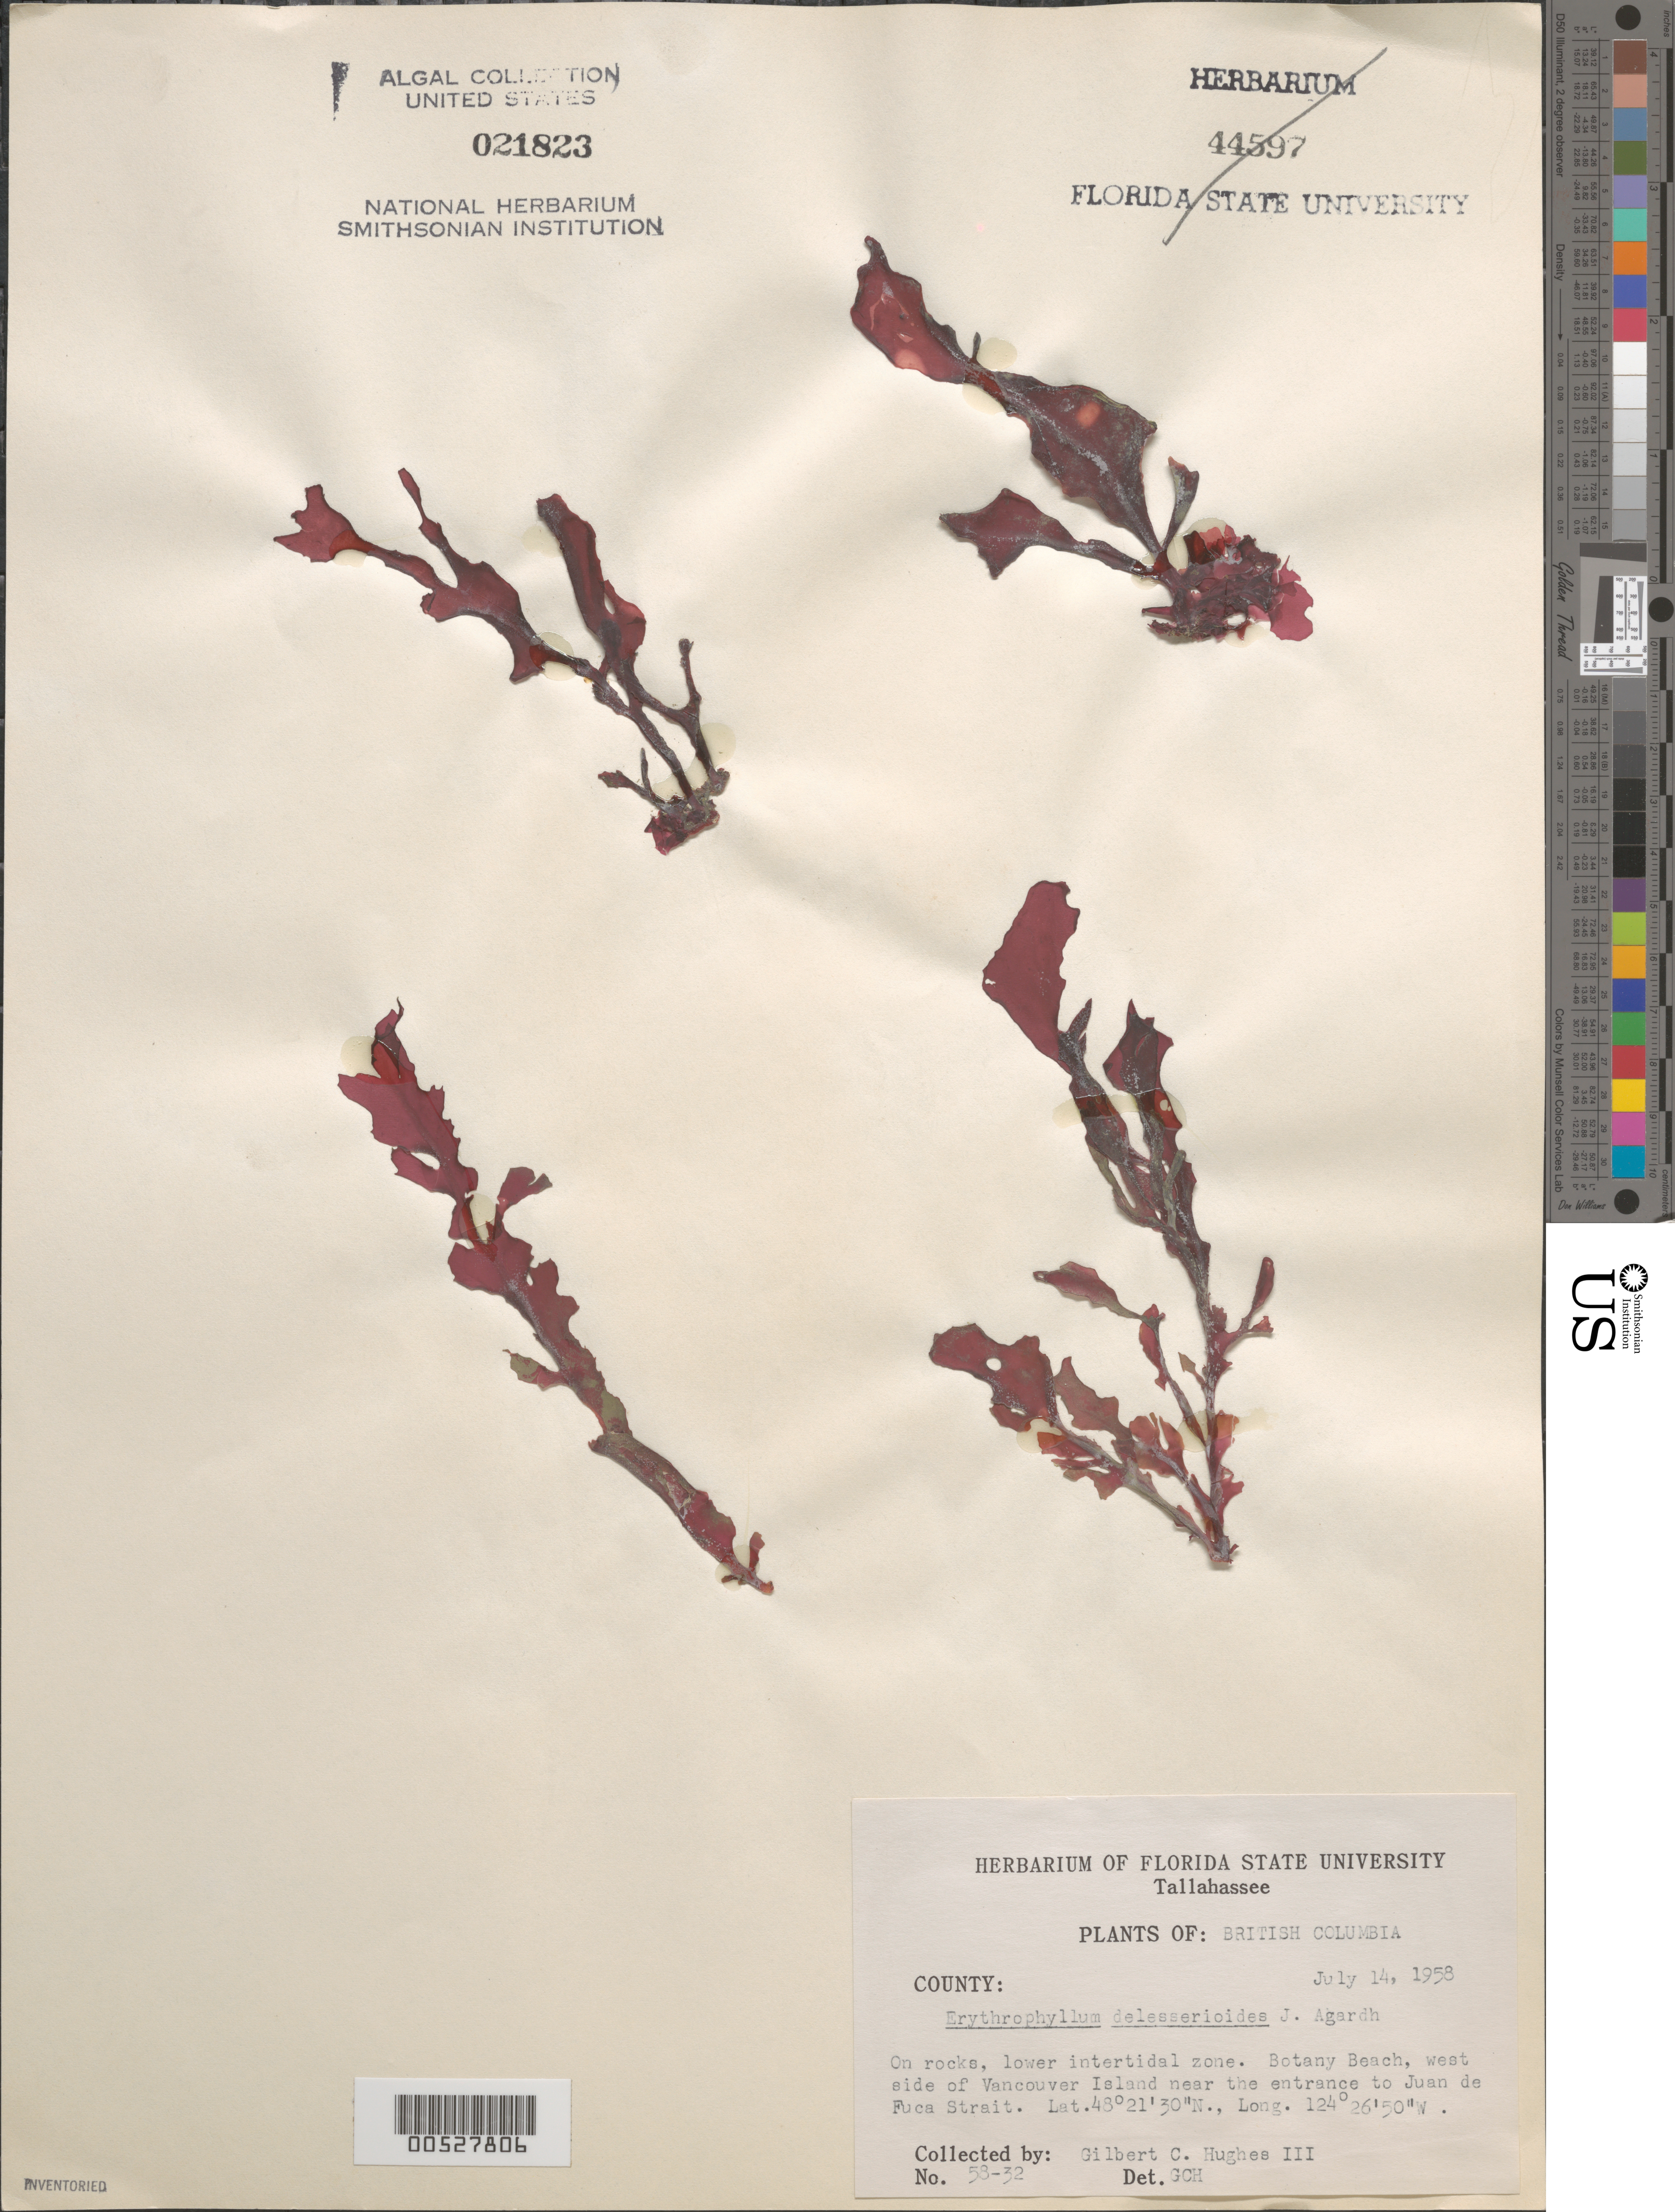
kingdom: Plantae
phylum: Rhodophyta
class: Florideophyceae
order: Gigartinales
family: Kallymeniaceae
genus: Erythrophyllum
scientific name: Erythrophyllum delesserioides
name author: J. Agardh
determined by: Hughes III, G. C.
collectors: G. Hughes III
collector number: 58-32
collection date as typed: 14 Jul 1958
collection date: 1958-07-14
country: Canada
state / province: British Columbia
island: Vancouver Island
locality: Botany Beach, Juan de Fuca Strait entrance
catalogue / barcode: US 21823